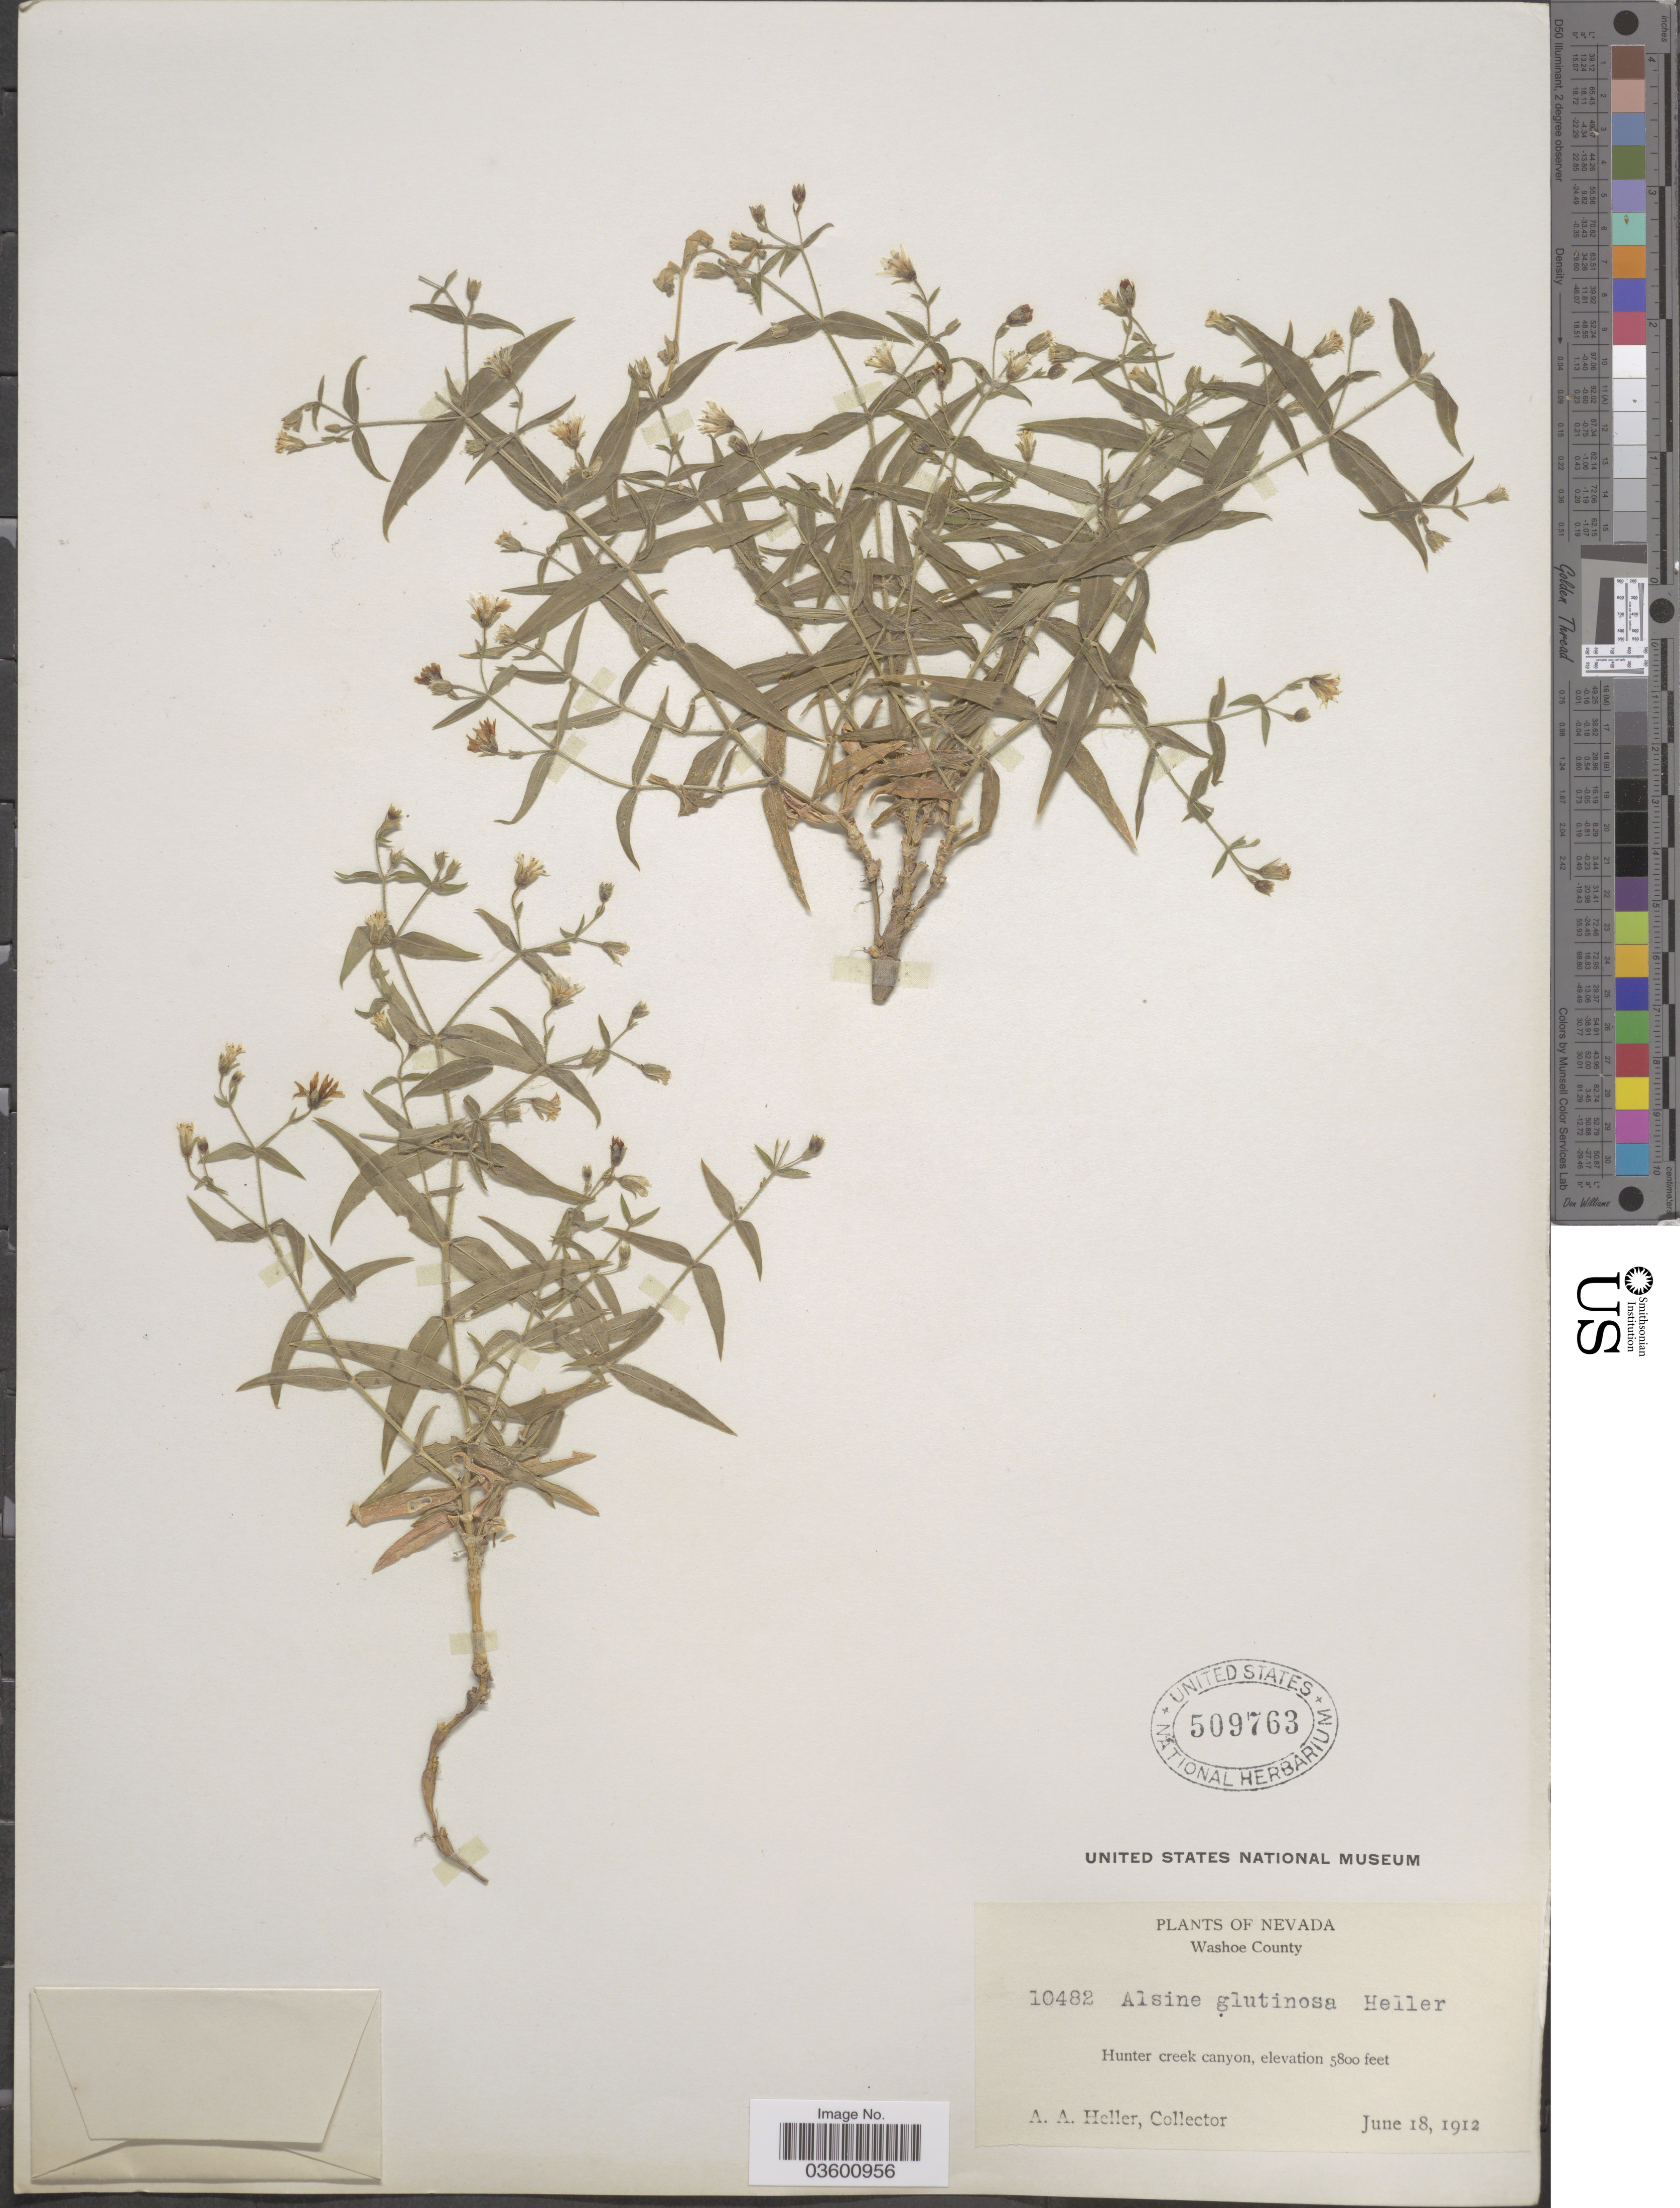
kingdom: Plantae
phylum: Tracheophyta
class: Magnoliopsida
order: Caryophyllales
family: Caryophyllaceae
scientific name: Torreyostellaria jamesiana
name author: (Torr.) Gang Yao et al.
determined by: Strong, M. T., (US), Smithsonian Institution - National Museum of Natural History (UNITED STATES)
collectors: A. A. Heller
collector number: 10482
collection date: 1912-06-18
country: United States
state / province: Nevada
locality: Washoe County. Hunter creek canyon.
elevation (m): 1768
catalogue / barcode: US 509763